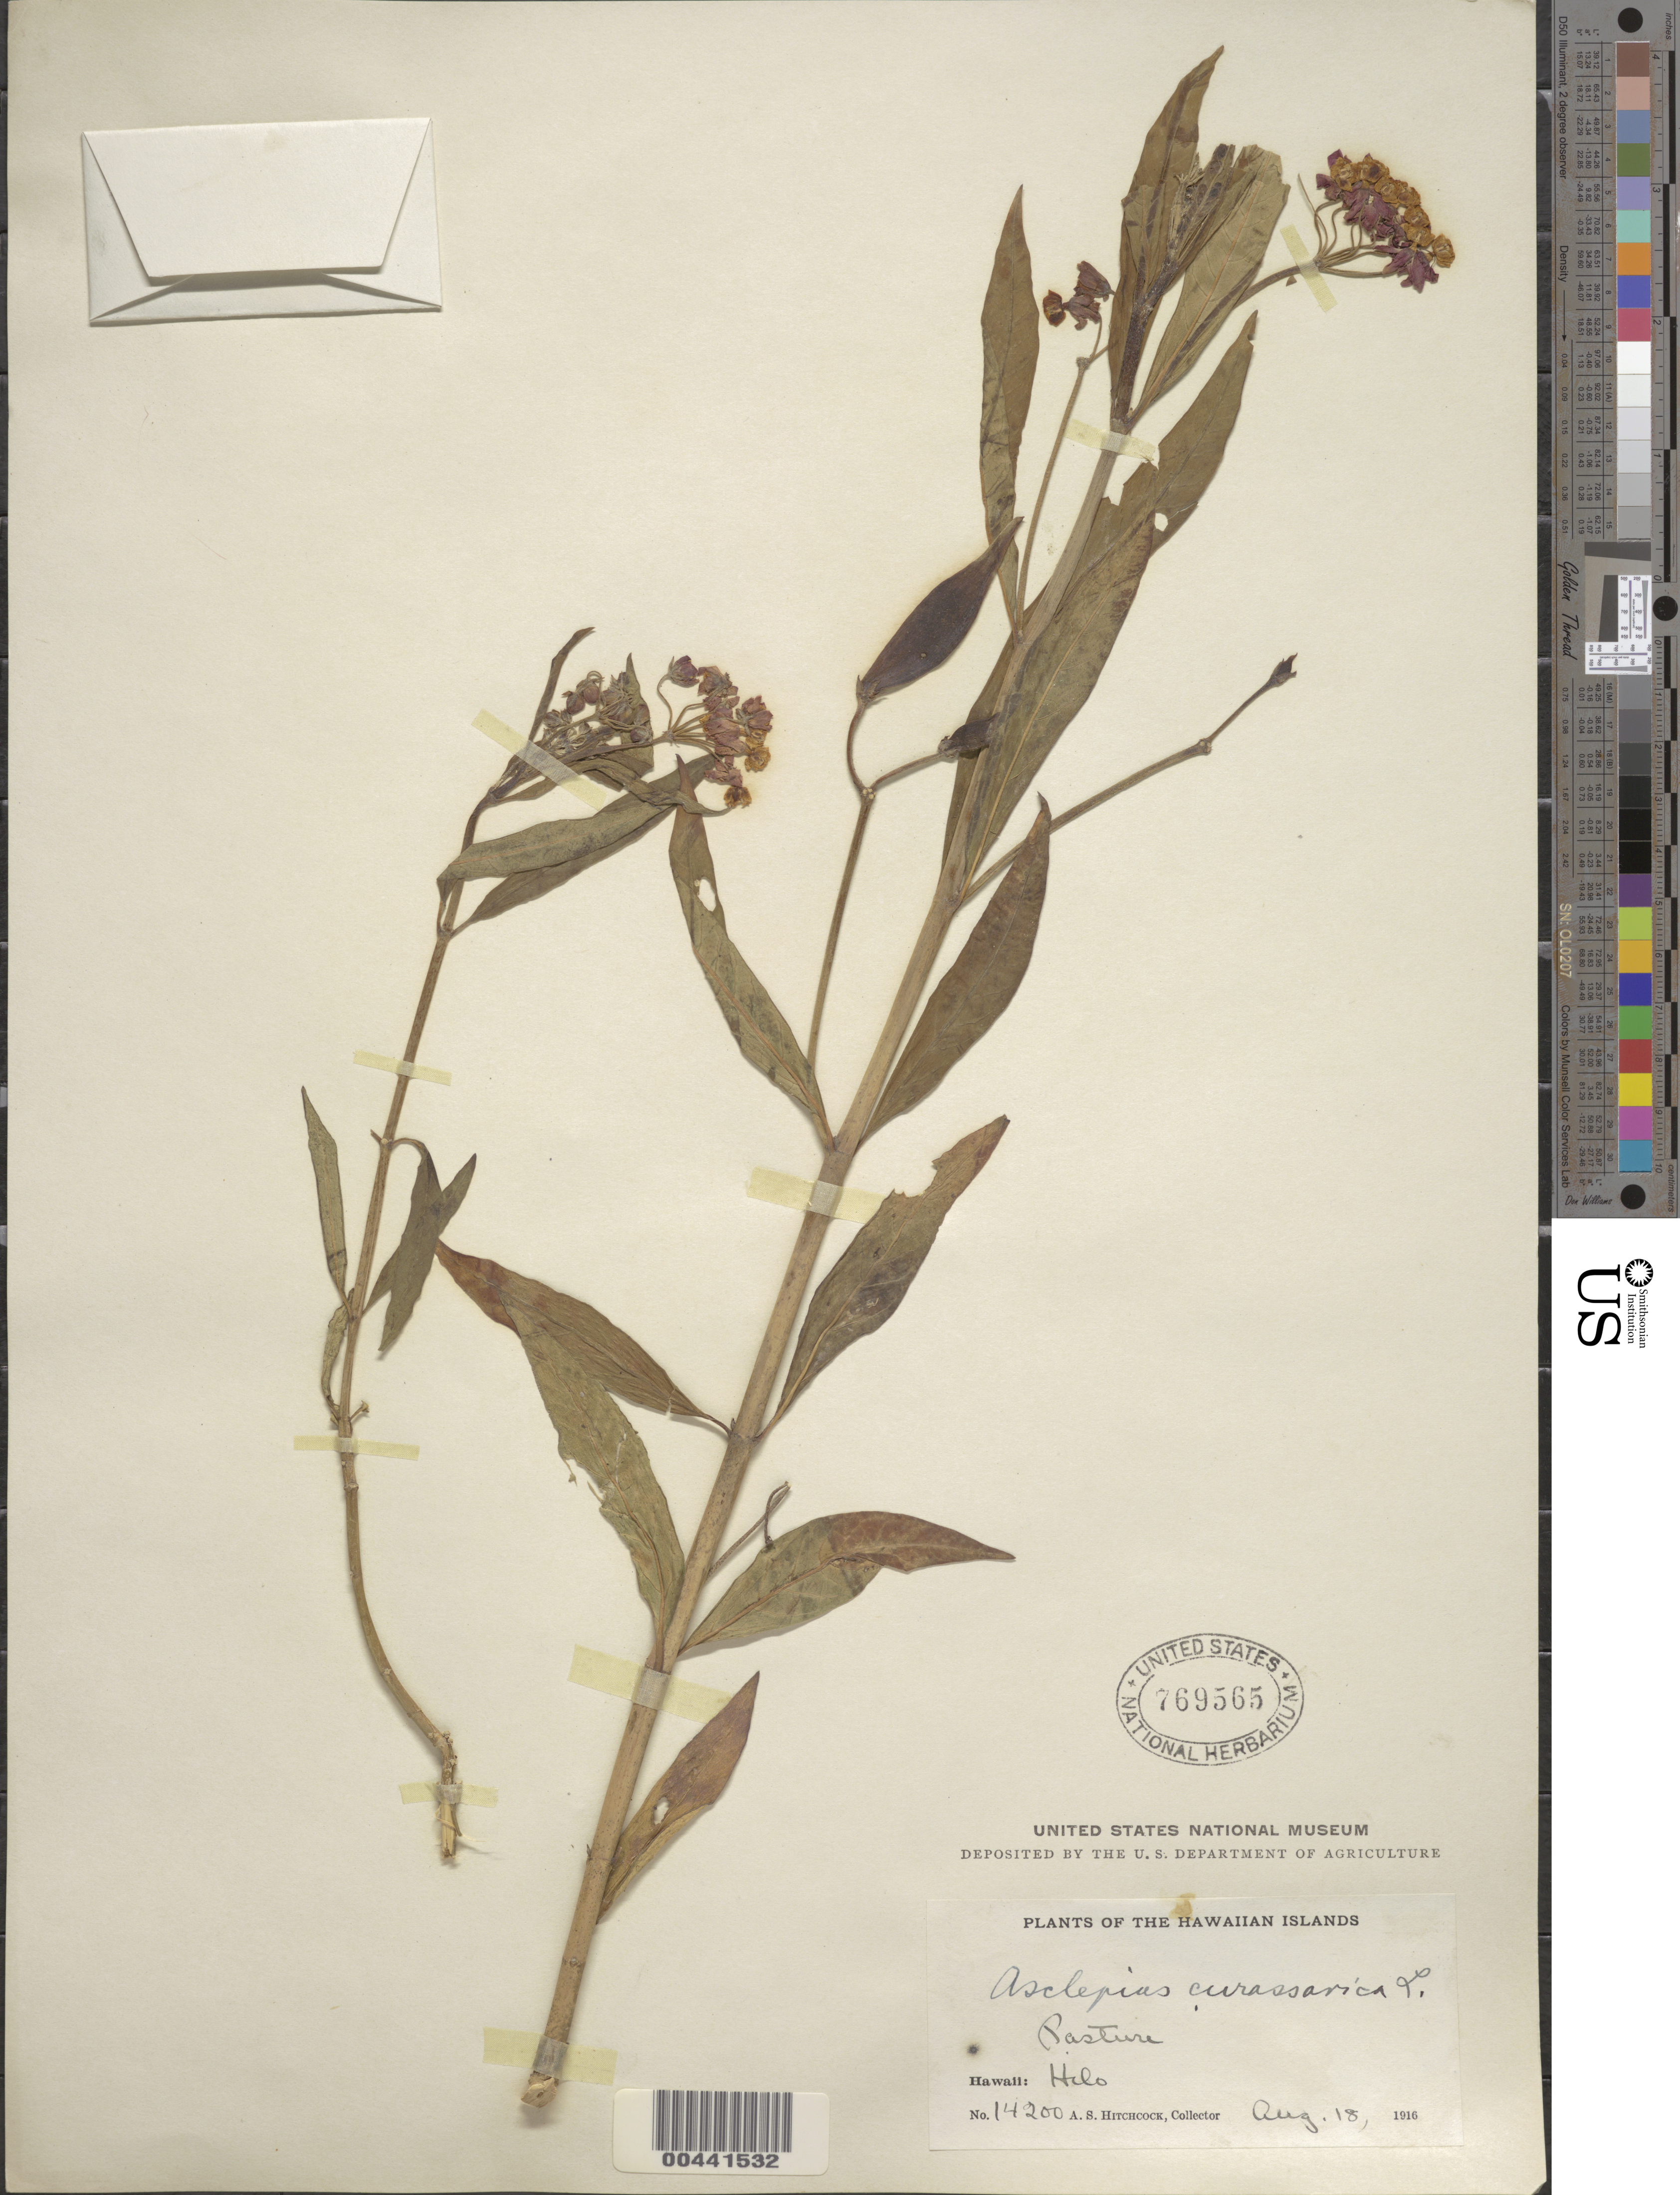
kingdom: Plantae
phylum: Tracheophyta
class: Magnoliopsida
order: Gentianales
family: Apocynaceae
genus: Asclepias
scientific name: Asclepias curassavica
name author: L.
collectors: A. S. Hitchcock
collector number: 14200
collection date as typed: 18 Aug 1916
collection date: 1916-08-18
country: United States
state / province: Hawaii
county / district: Hawaii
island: Hawaii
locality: Hilo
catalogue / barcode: US 769565